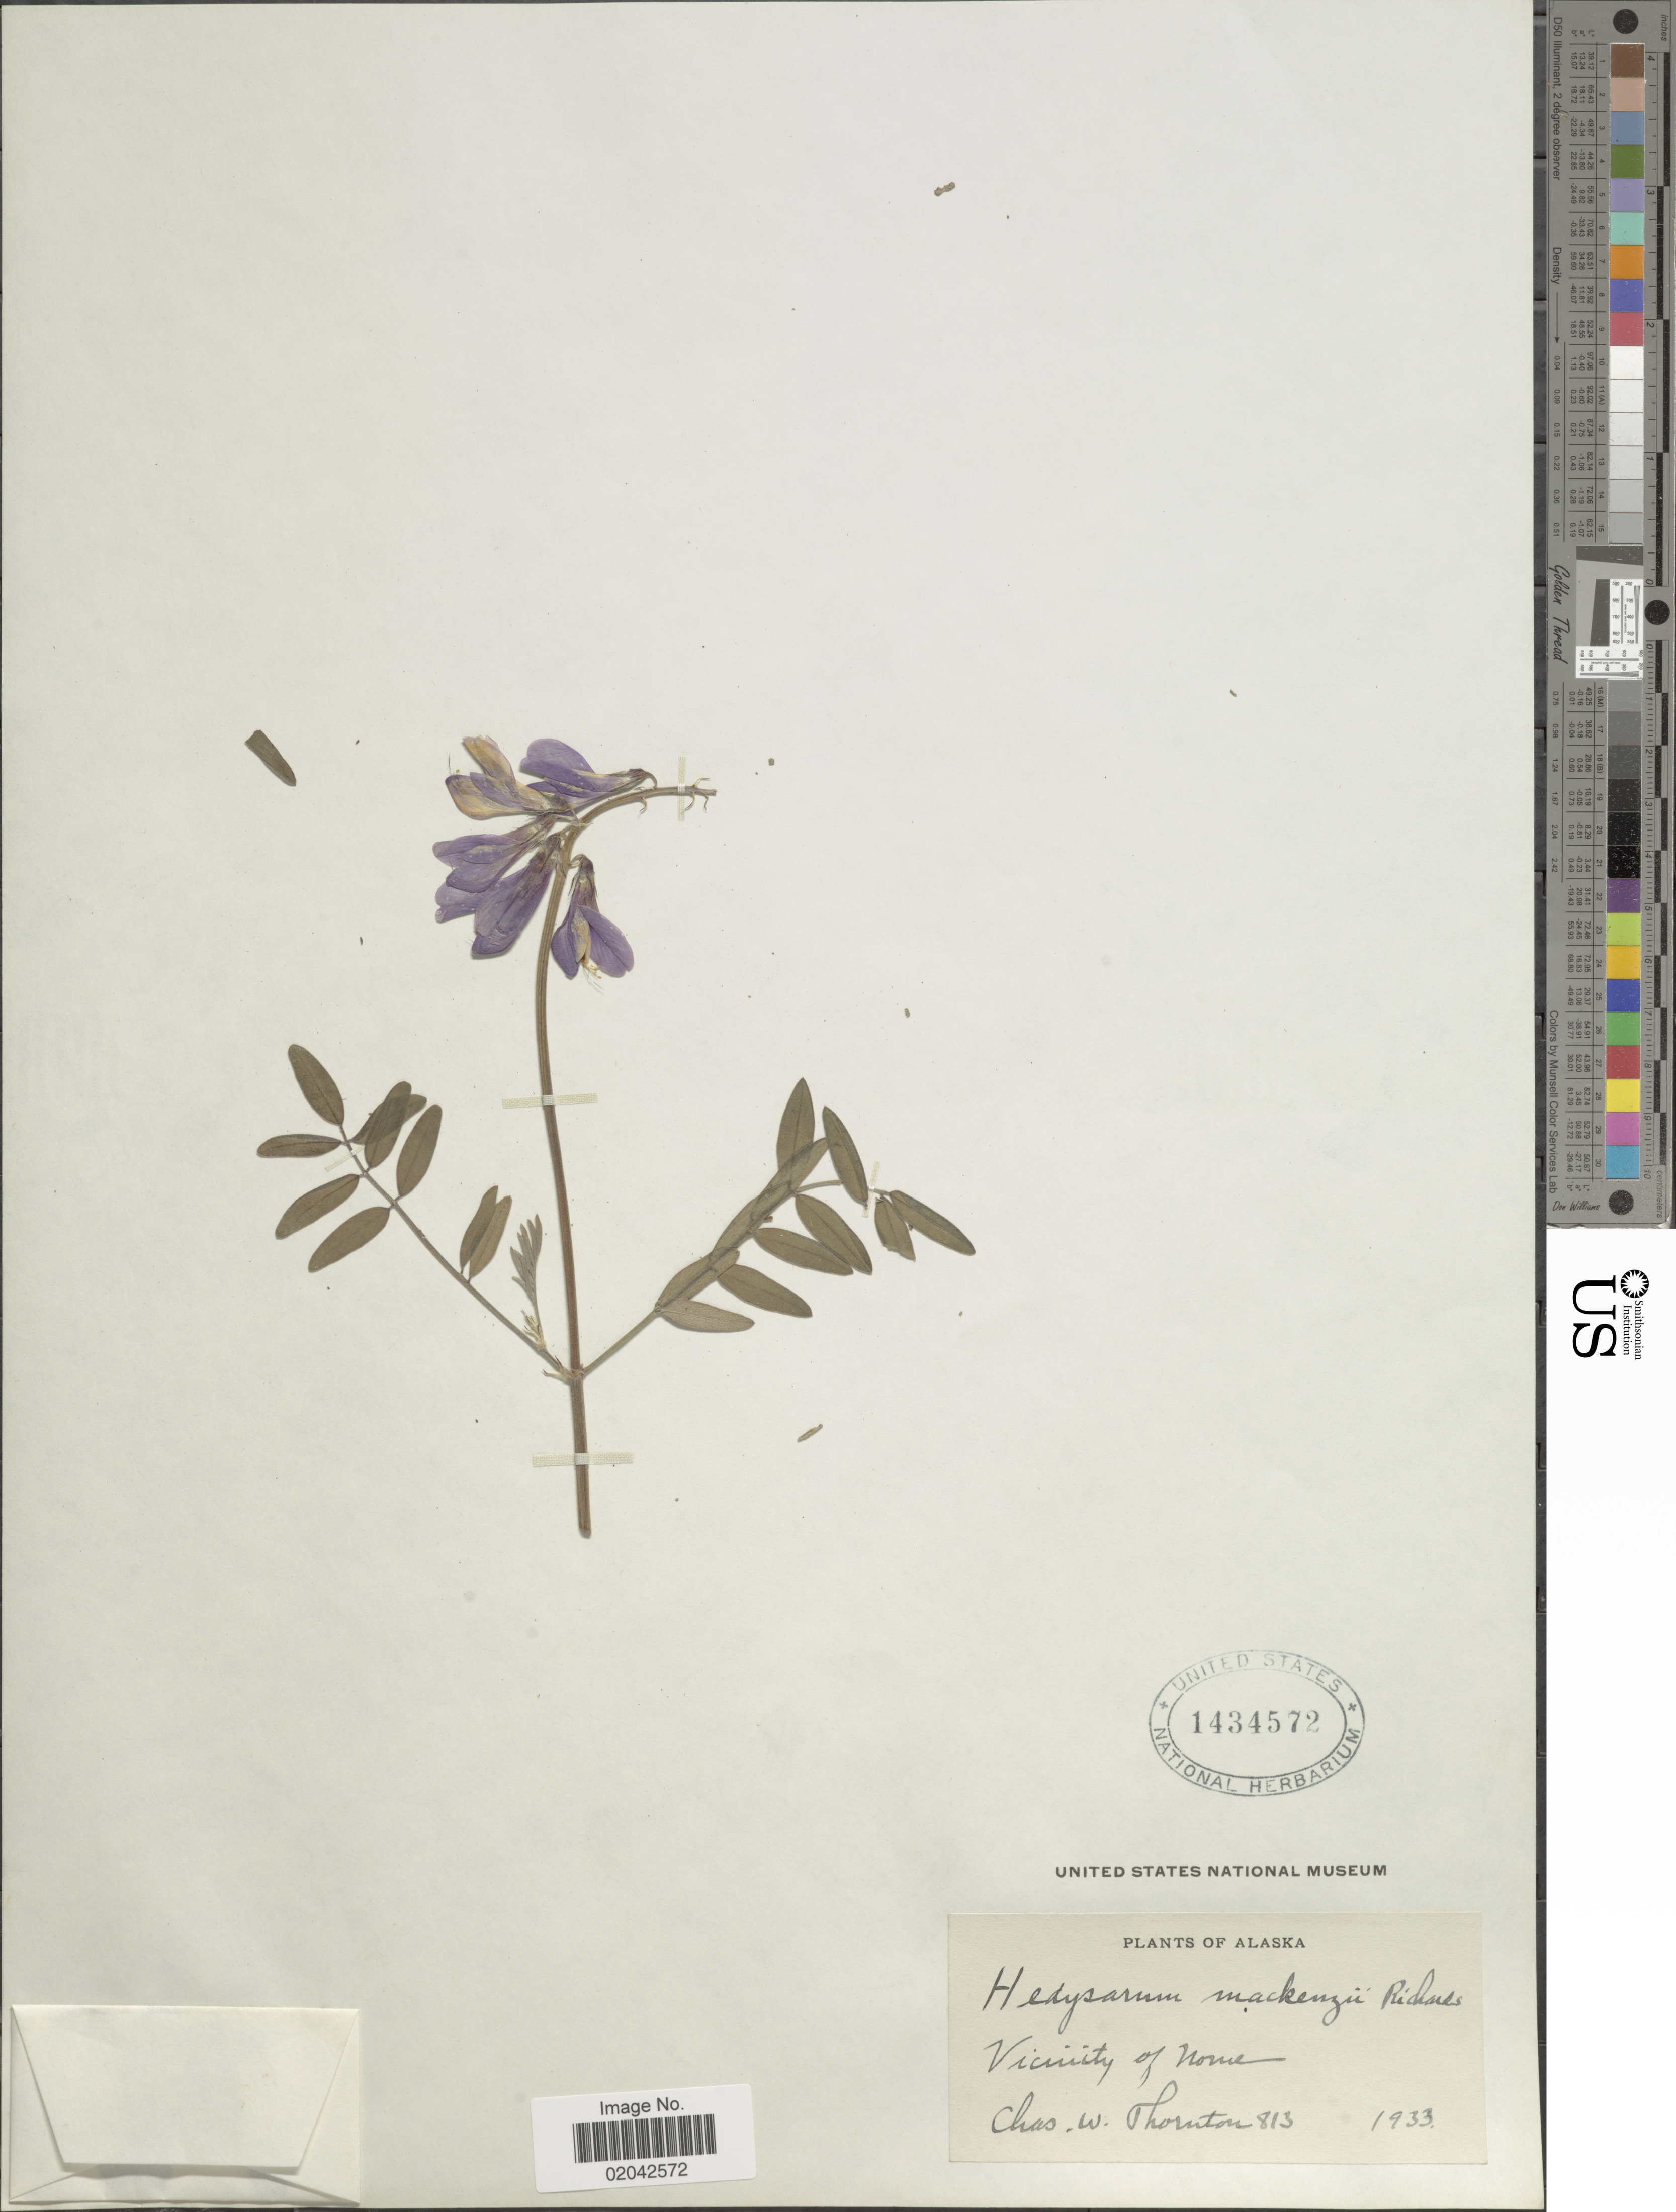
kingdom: Plantae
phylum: Tracheophyta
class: Magnoliopsida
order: Fabales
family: Fabaceae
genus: Hedysarum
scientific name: Hedysarum mackenziei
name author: Richardson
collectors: C. Thornton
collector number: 813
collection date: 1933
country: United States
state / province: Alaska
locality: Vicinity of Nome.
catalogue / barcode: US 1434572